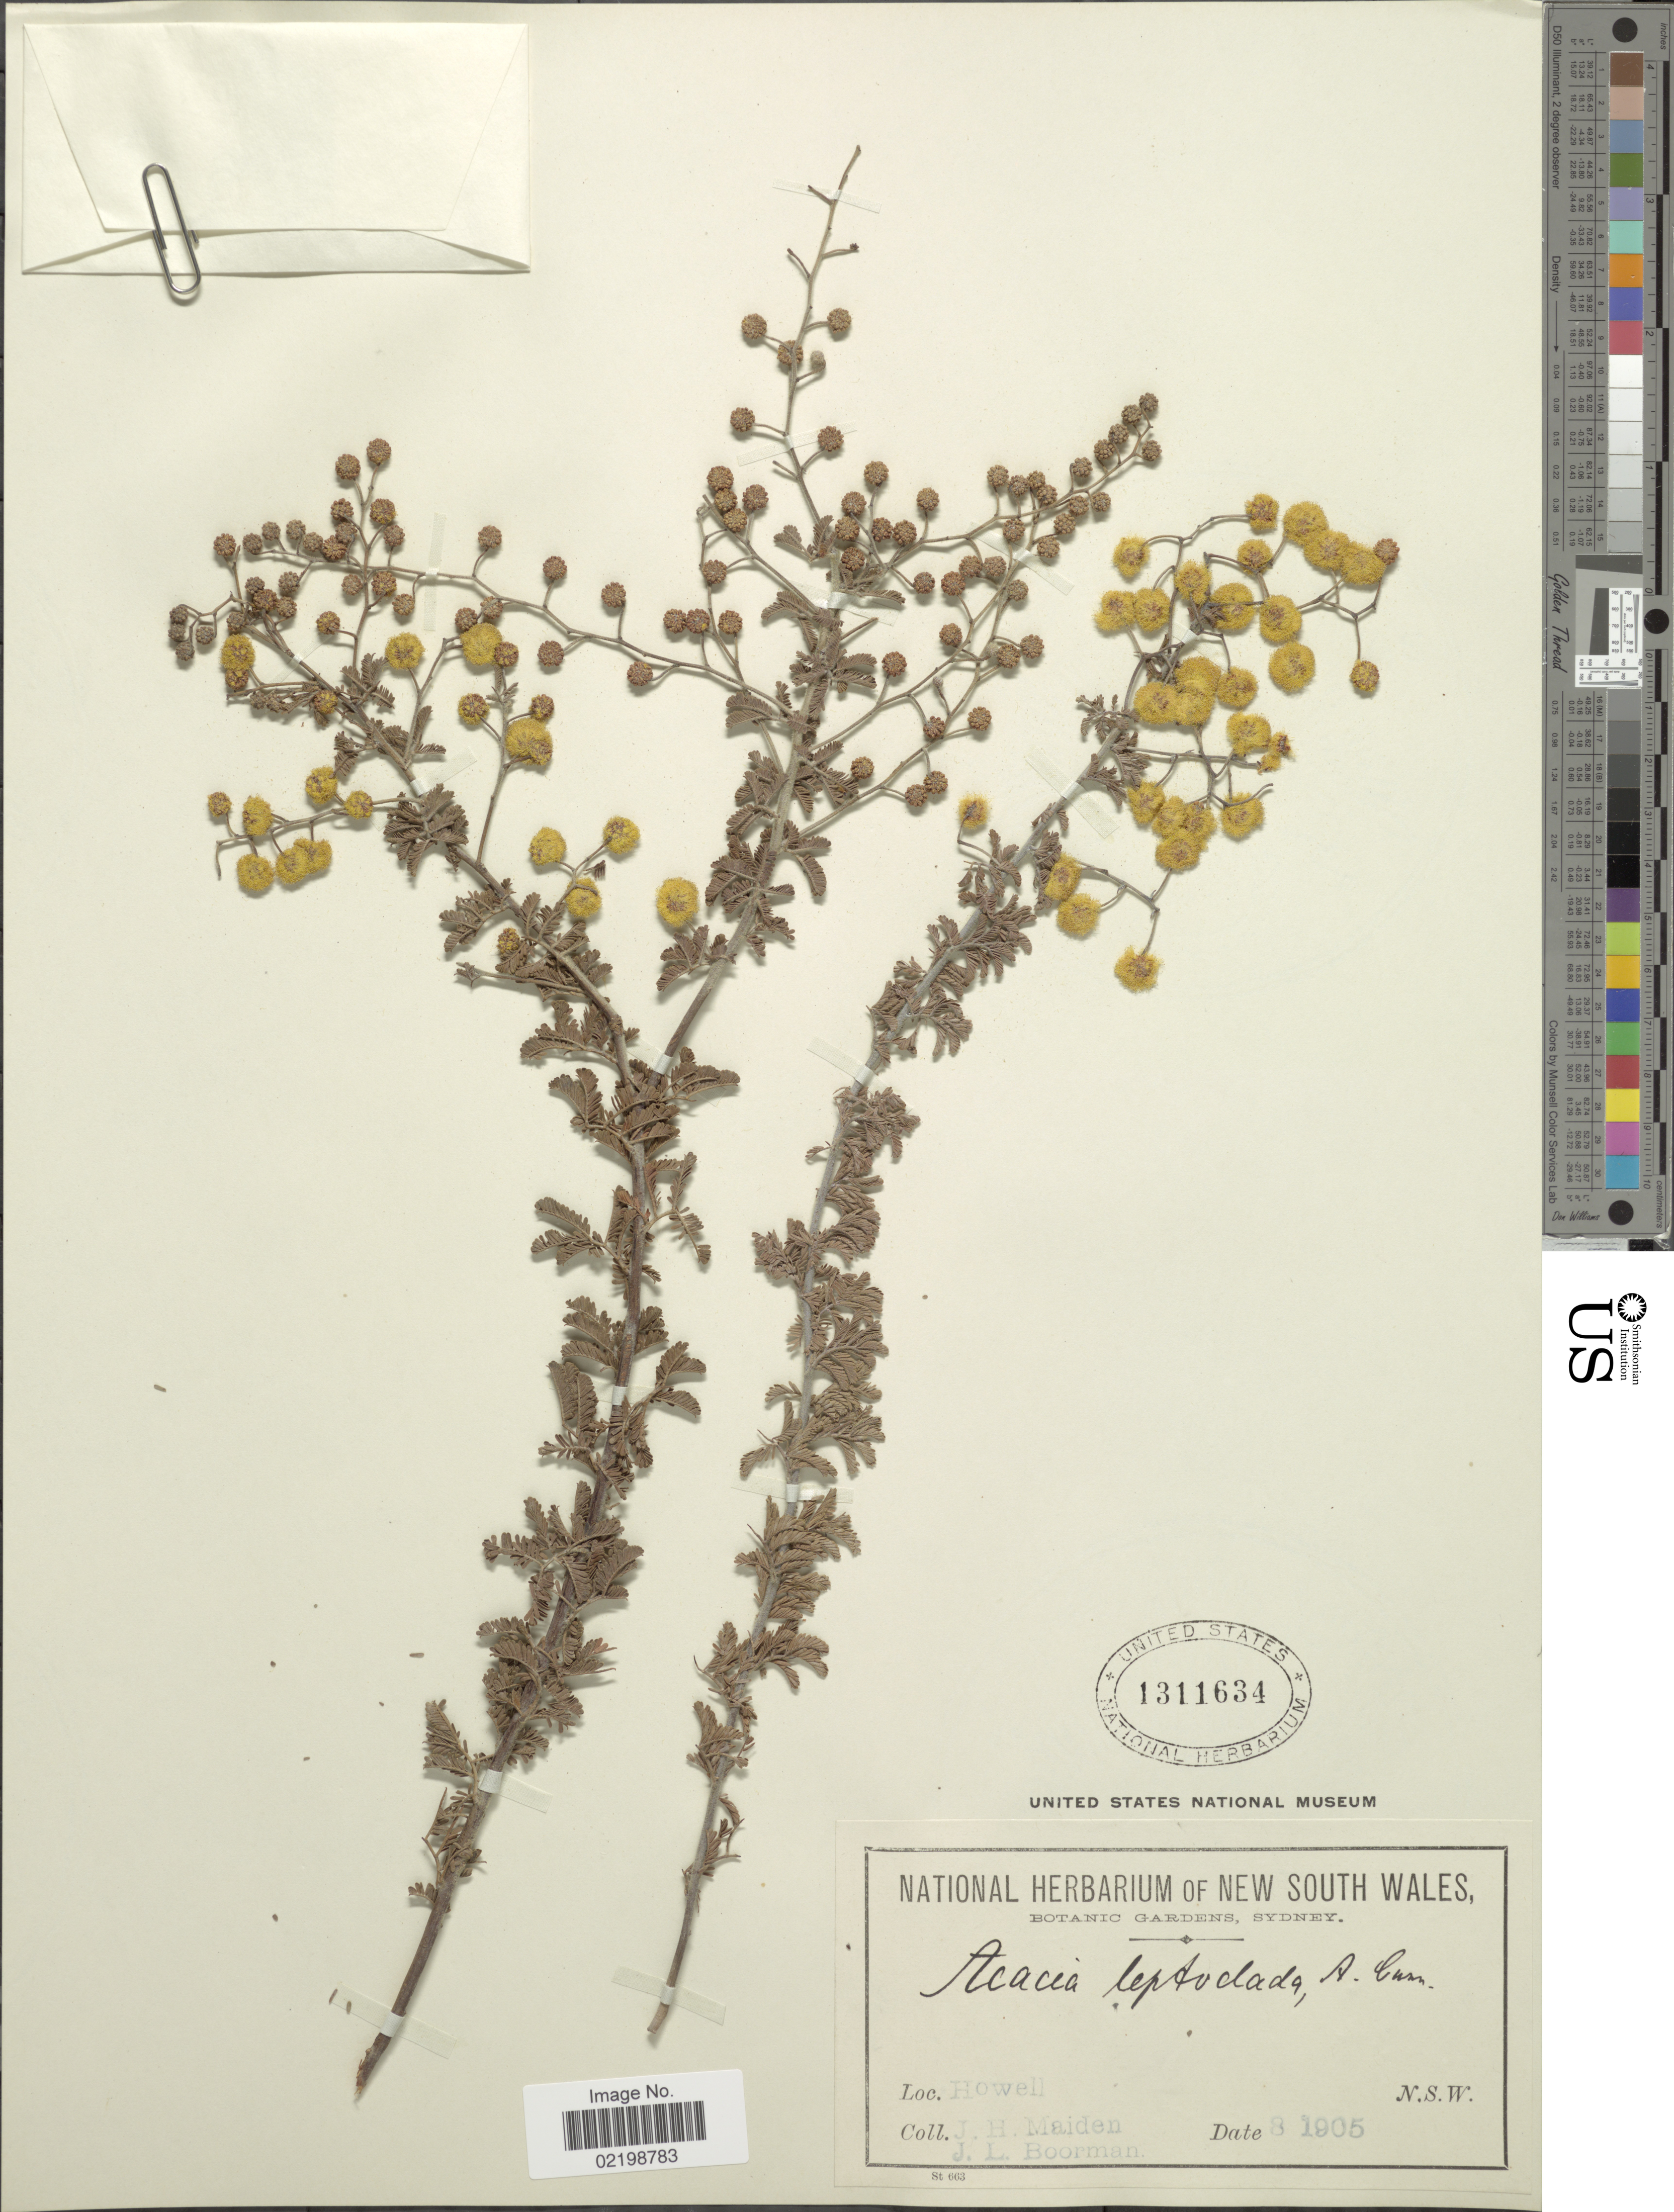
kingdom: Plantae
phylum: Tracheophyta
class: Magnoliopsida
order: Fabales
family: Fabaceae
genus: Acacia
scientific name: Acacia leptoclada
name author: Benth.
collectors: J. Maiden & J. Boorman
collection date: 1905-08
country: Australia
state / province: New South Wales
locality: Howell. N.S.W.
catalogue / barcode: US 1311634